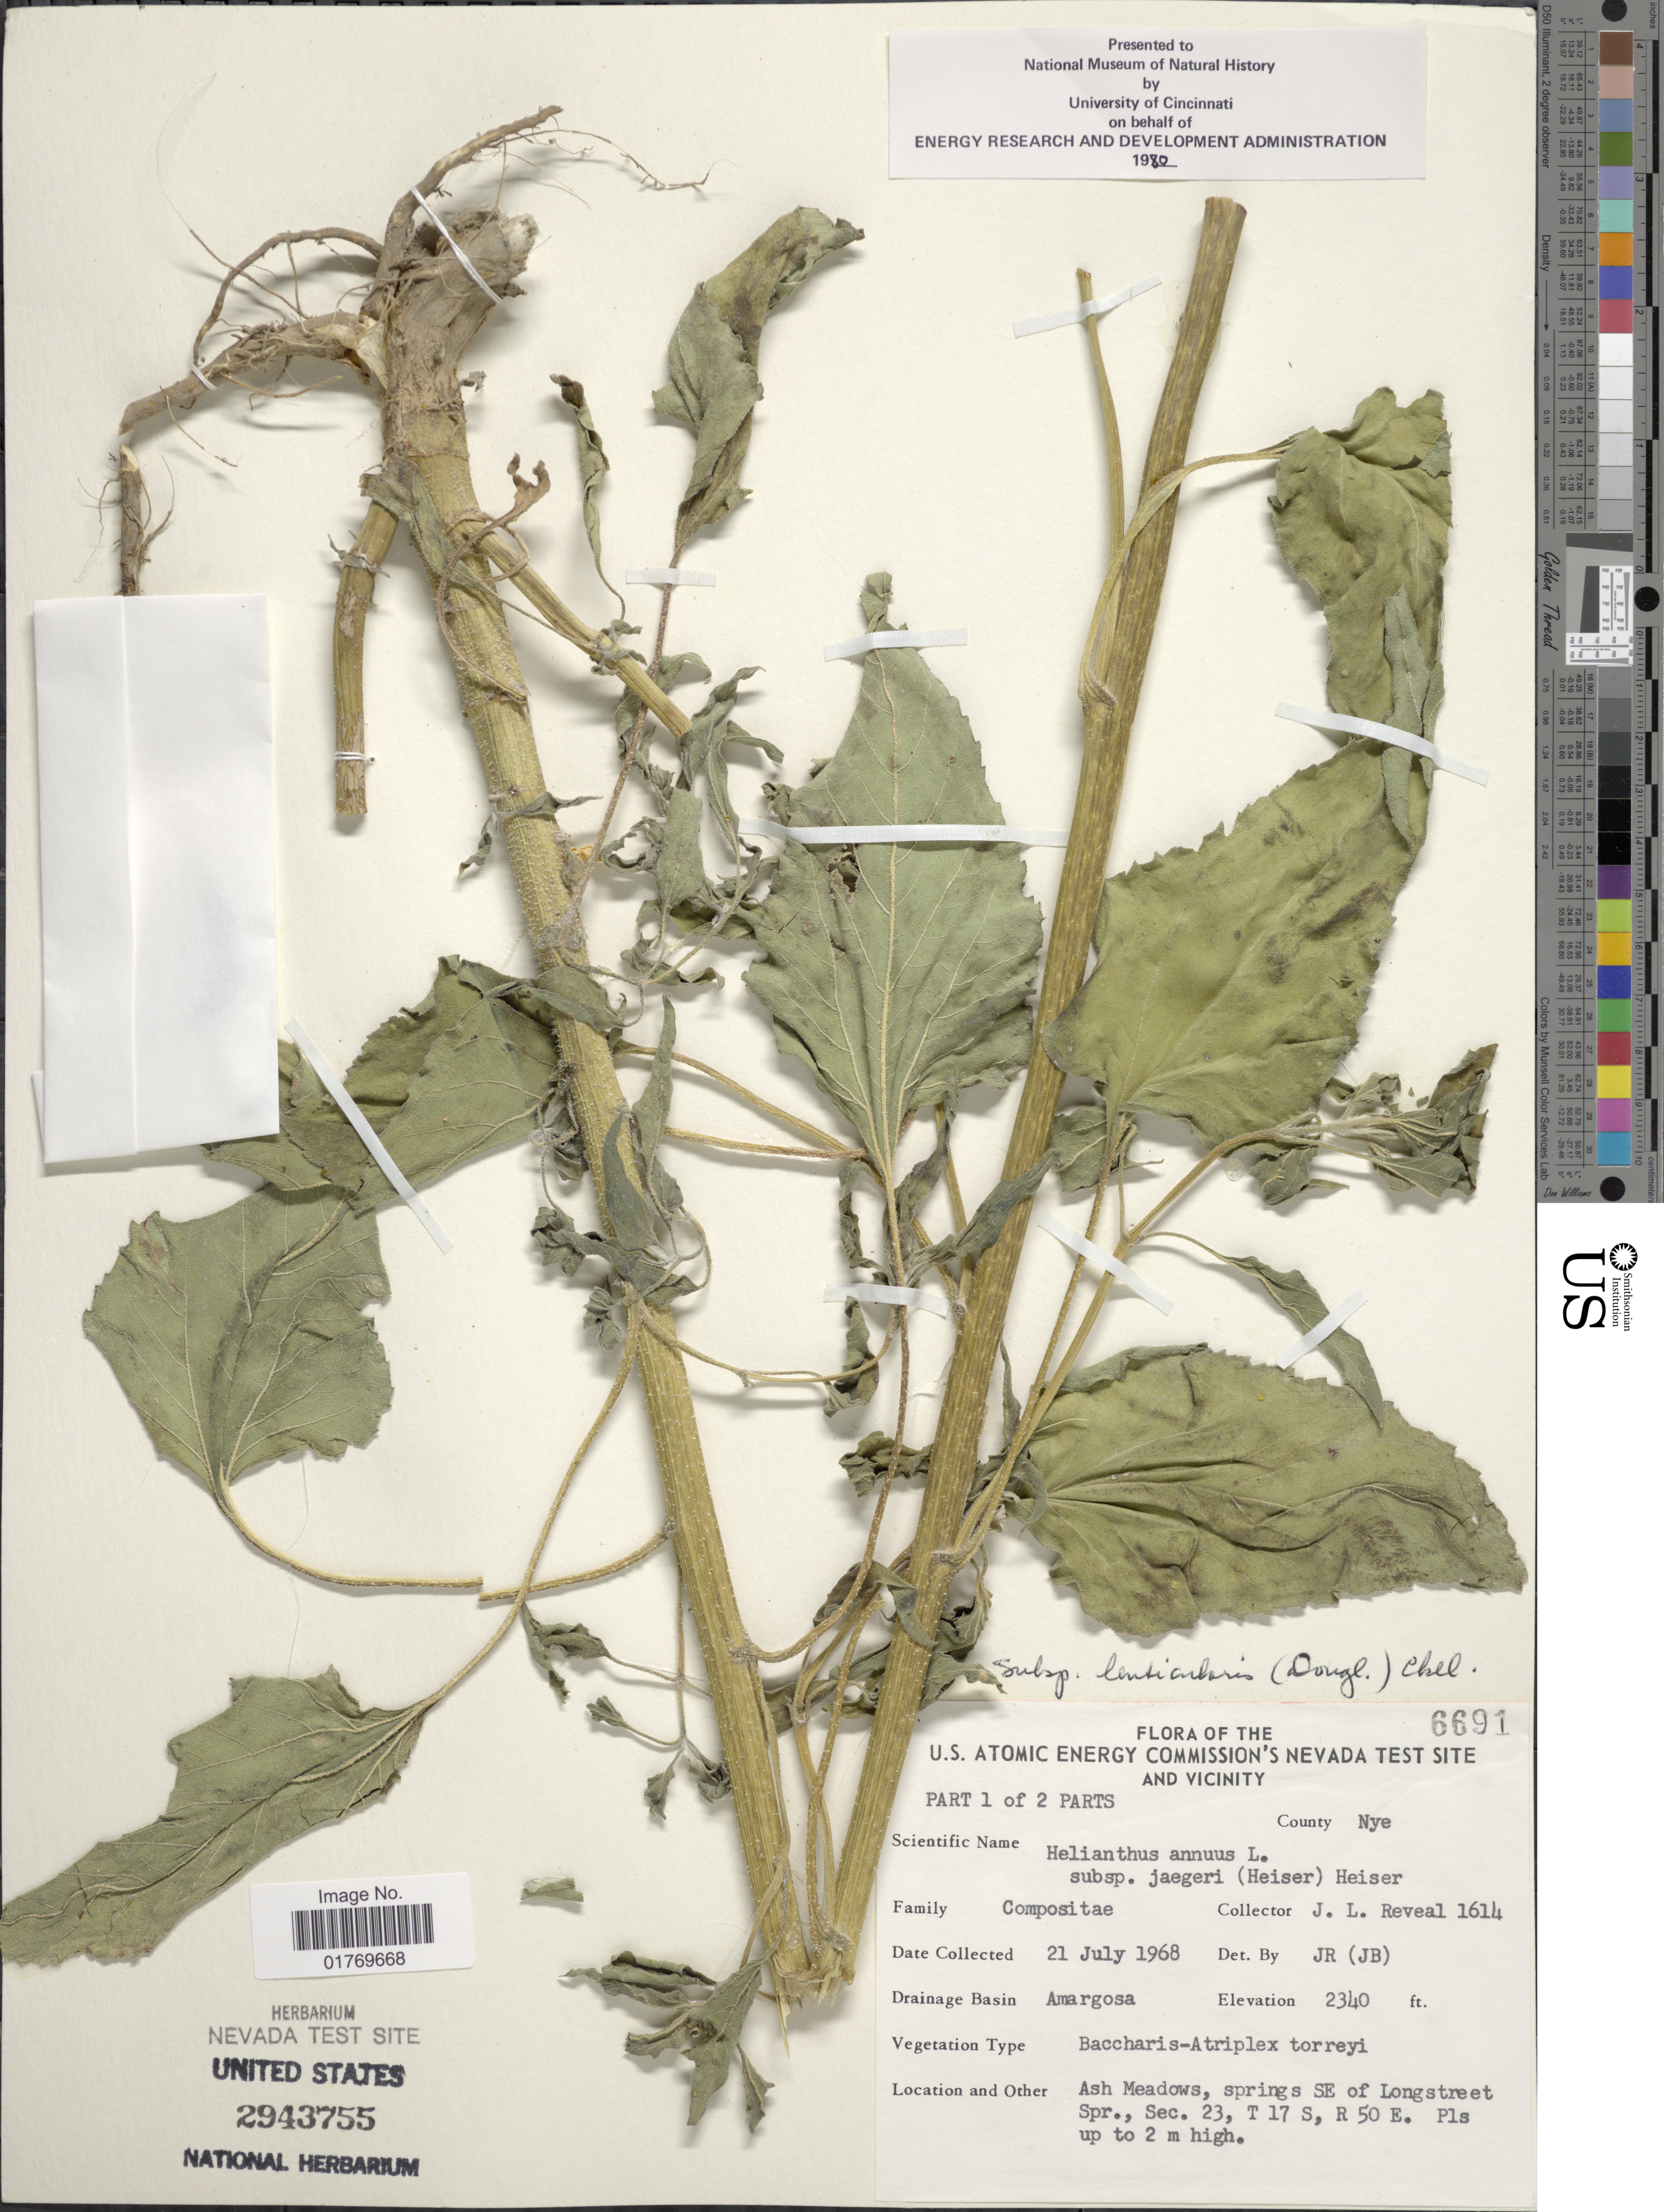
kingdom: Plantae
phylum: Tracheophyta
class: Magnoliopsida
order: Asterales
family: Asteraceae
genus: Helianthus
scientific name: Helianthus annuus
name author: L.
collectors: J. L. Reveal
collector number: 1614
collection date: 1968-07-21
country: United States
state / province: Nevada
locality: U. S. Atomic Energy Commision' s Nevada Test Site And Vicinity, County Clark, Drainage Basin Amargosa, Ash Meadows, springs SE of Longstreet Spr., Sec. 23, T 17 S, R 50 E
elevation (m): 713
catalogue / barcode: US 2943755